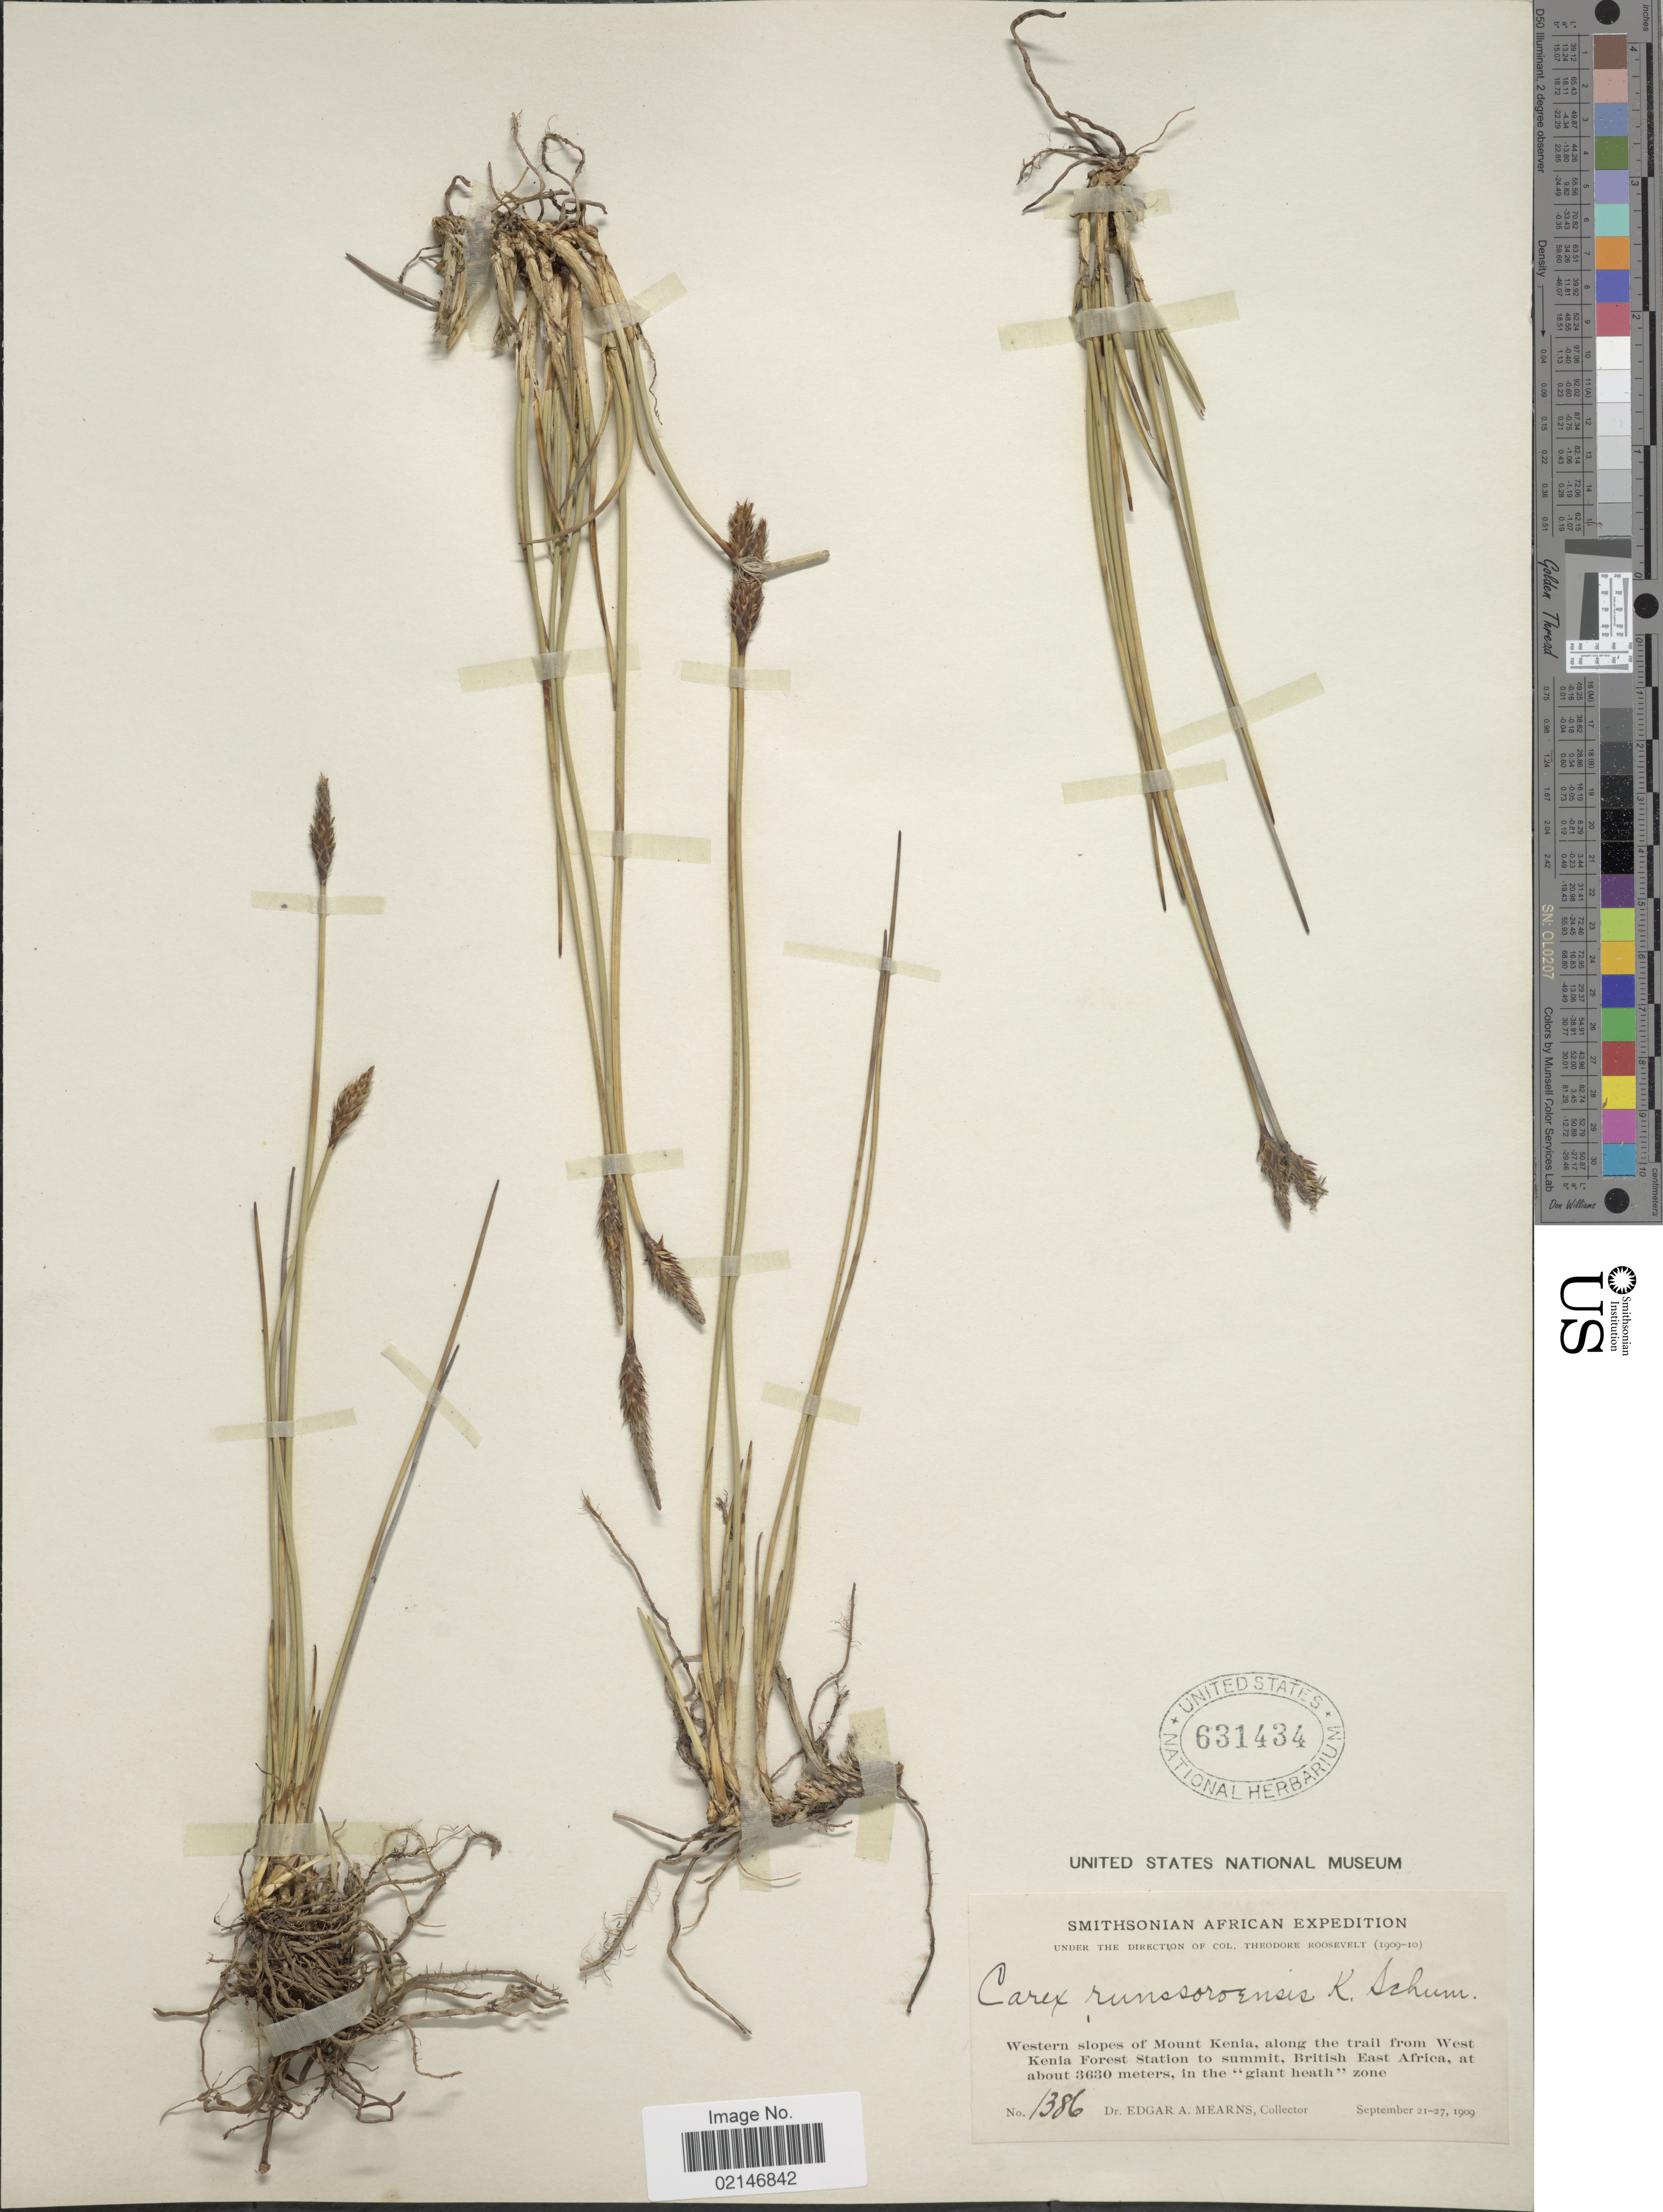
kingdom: Plantae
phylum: Tracheophyta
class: Liliopsida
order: Poales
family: Cyperaceae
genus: Carex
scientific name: Carex runssoroensis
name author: K. Schum.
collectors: E. A. Mearns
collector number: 1386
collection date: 1909-09-21/1909-09-27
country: Kenya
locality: Western slopes of Mount Kenia, along the trail from West Kenia Forest Station to summit, British East Africa, in the "giant heath" zone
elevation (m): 3630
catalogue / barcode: US 631434